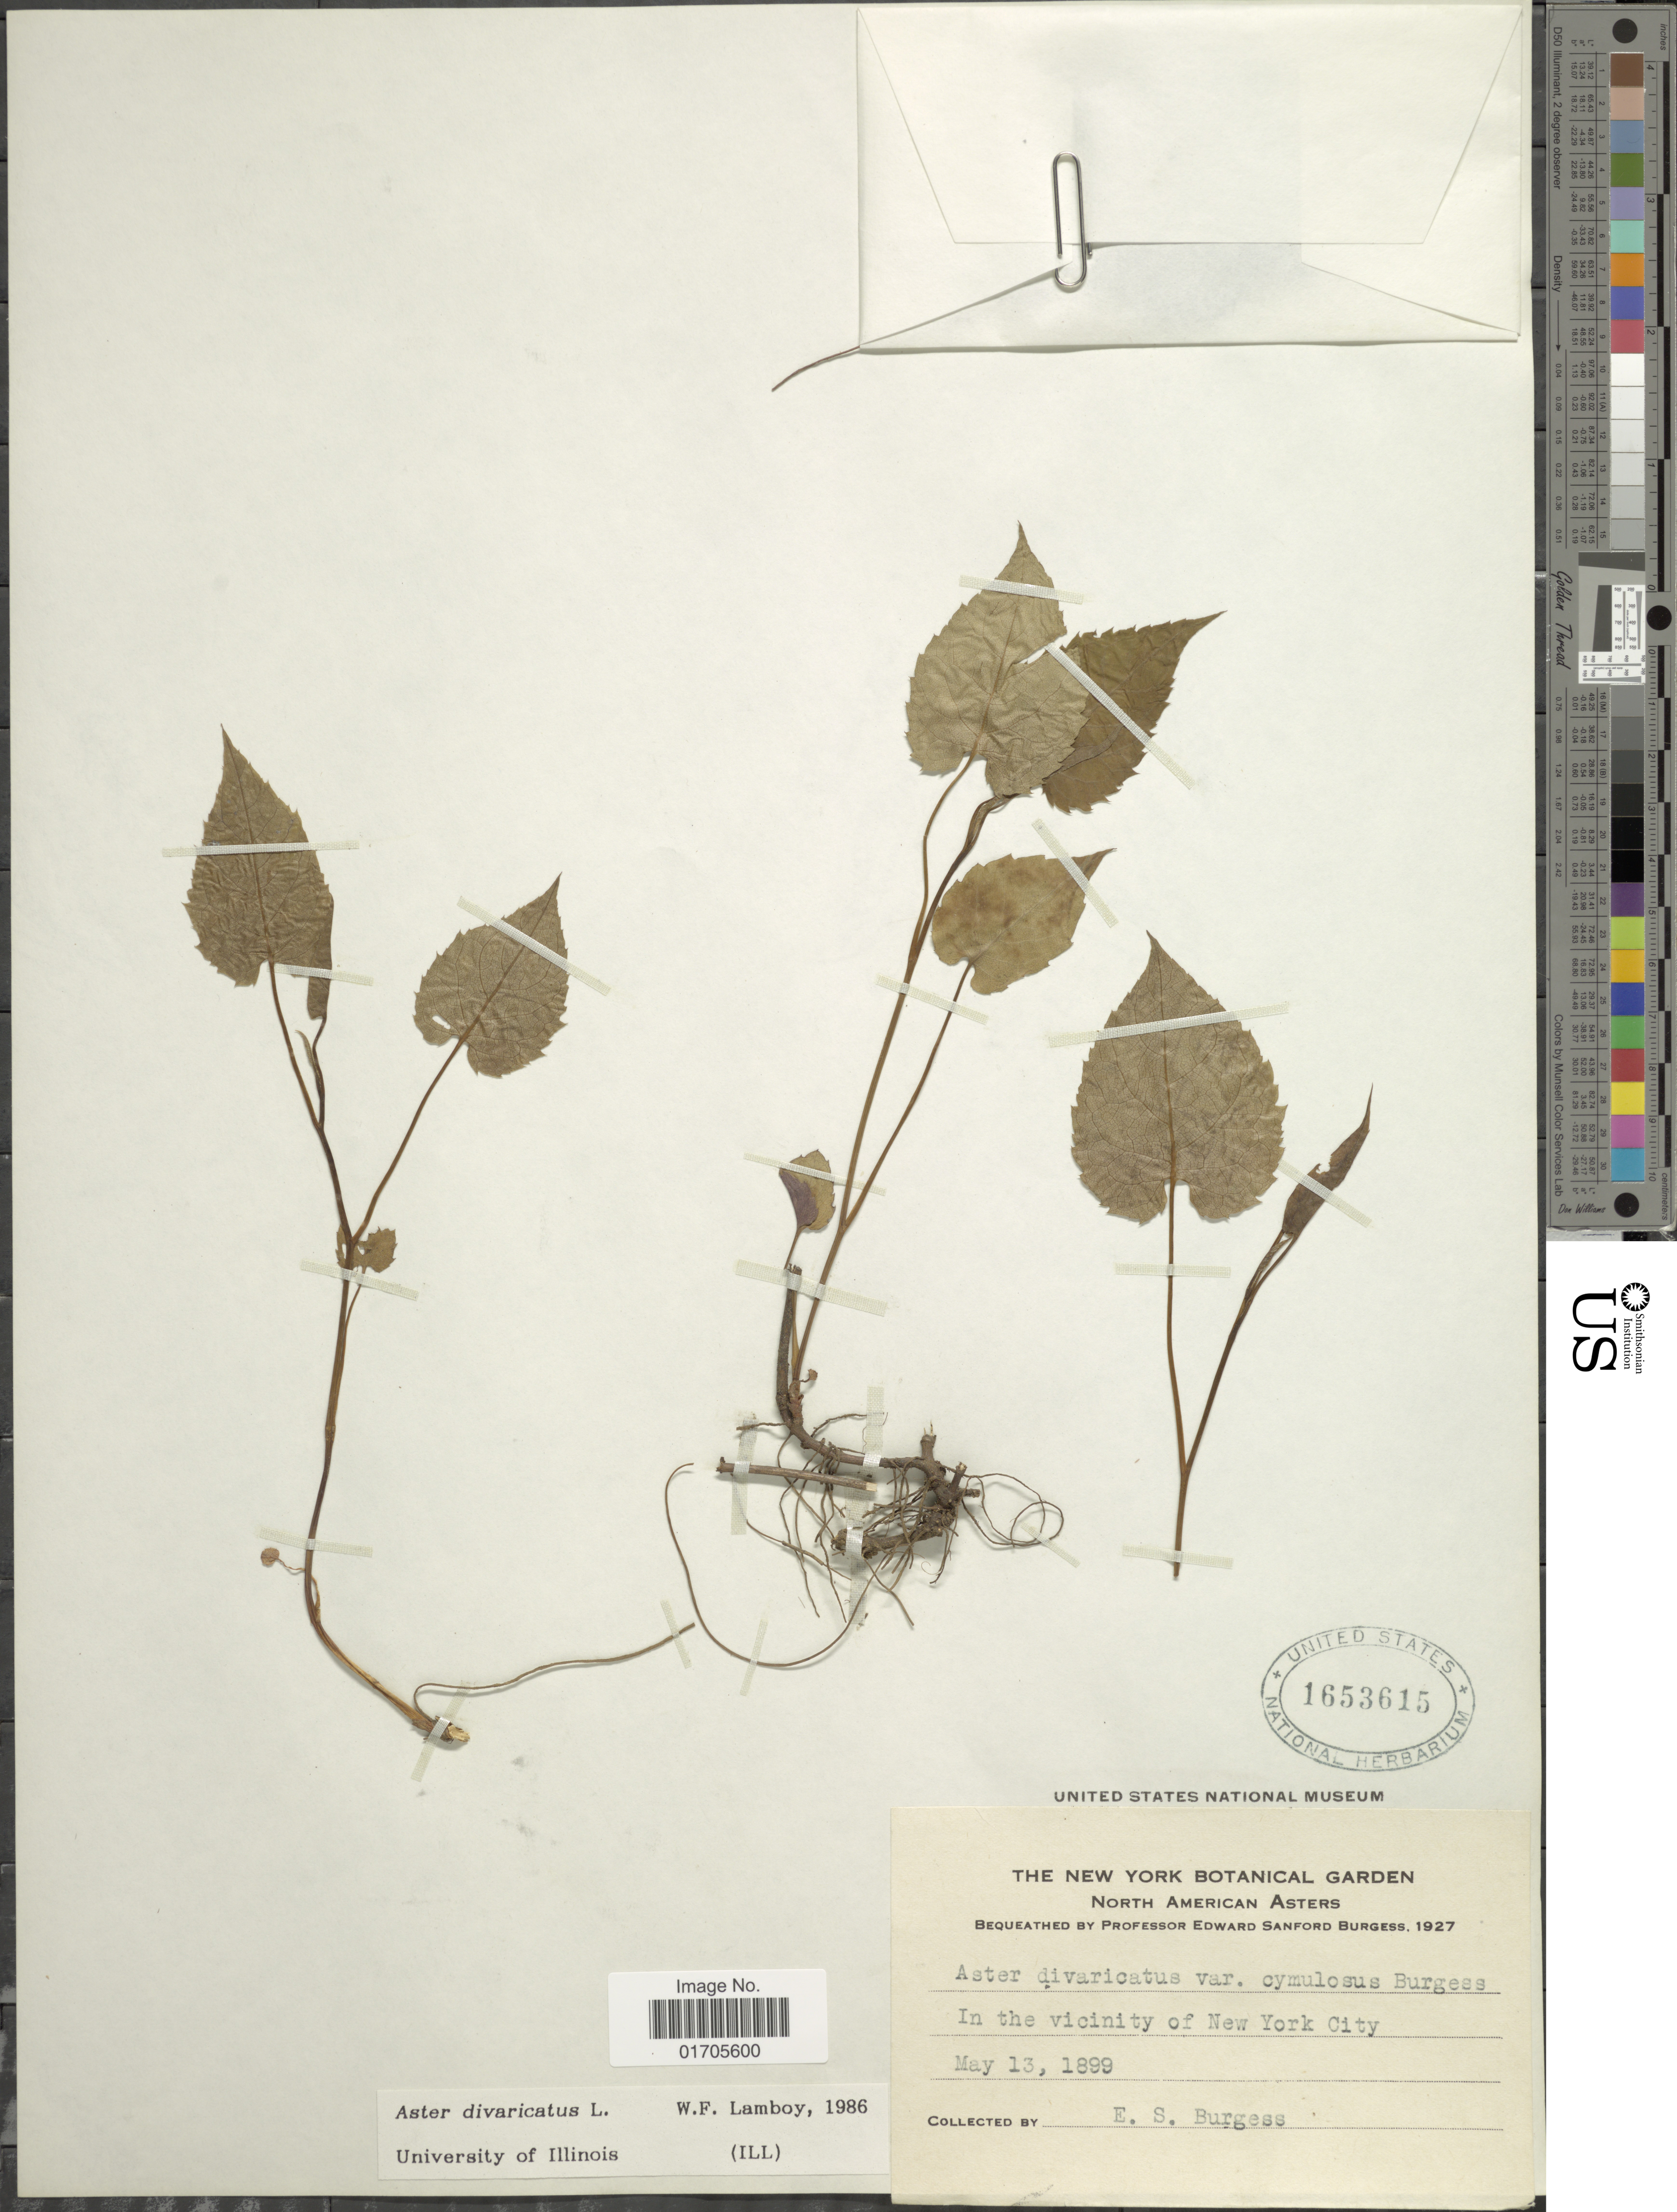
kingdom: Plantae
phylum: Tracheophyta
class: Magnoliopsida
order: Asterales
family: Asteraceae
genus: Eurybia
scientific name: Eurybia divaricata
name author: (L.) G.L. Nesom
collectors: E. Burgess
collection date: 1899-05-13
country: United States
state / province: New York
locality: In the vicinity of New York City.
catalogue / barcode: US 1653615